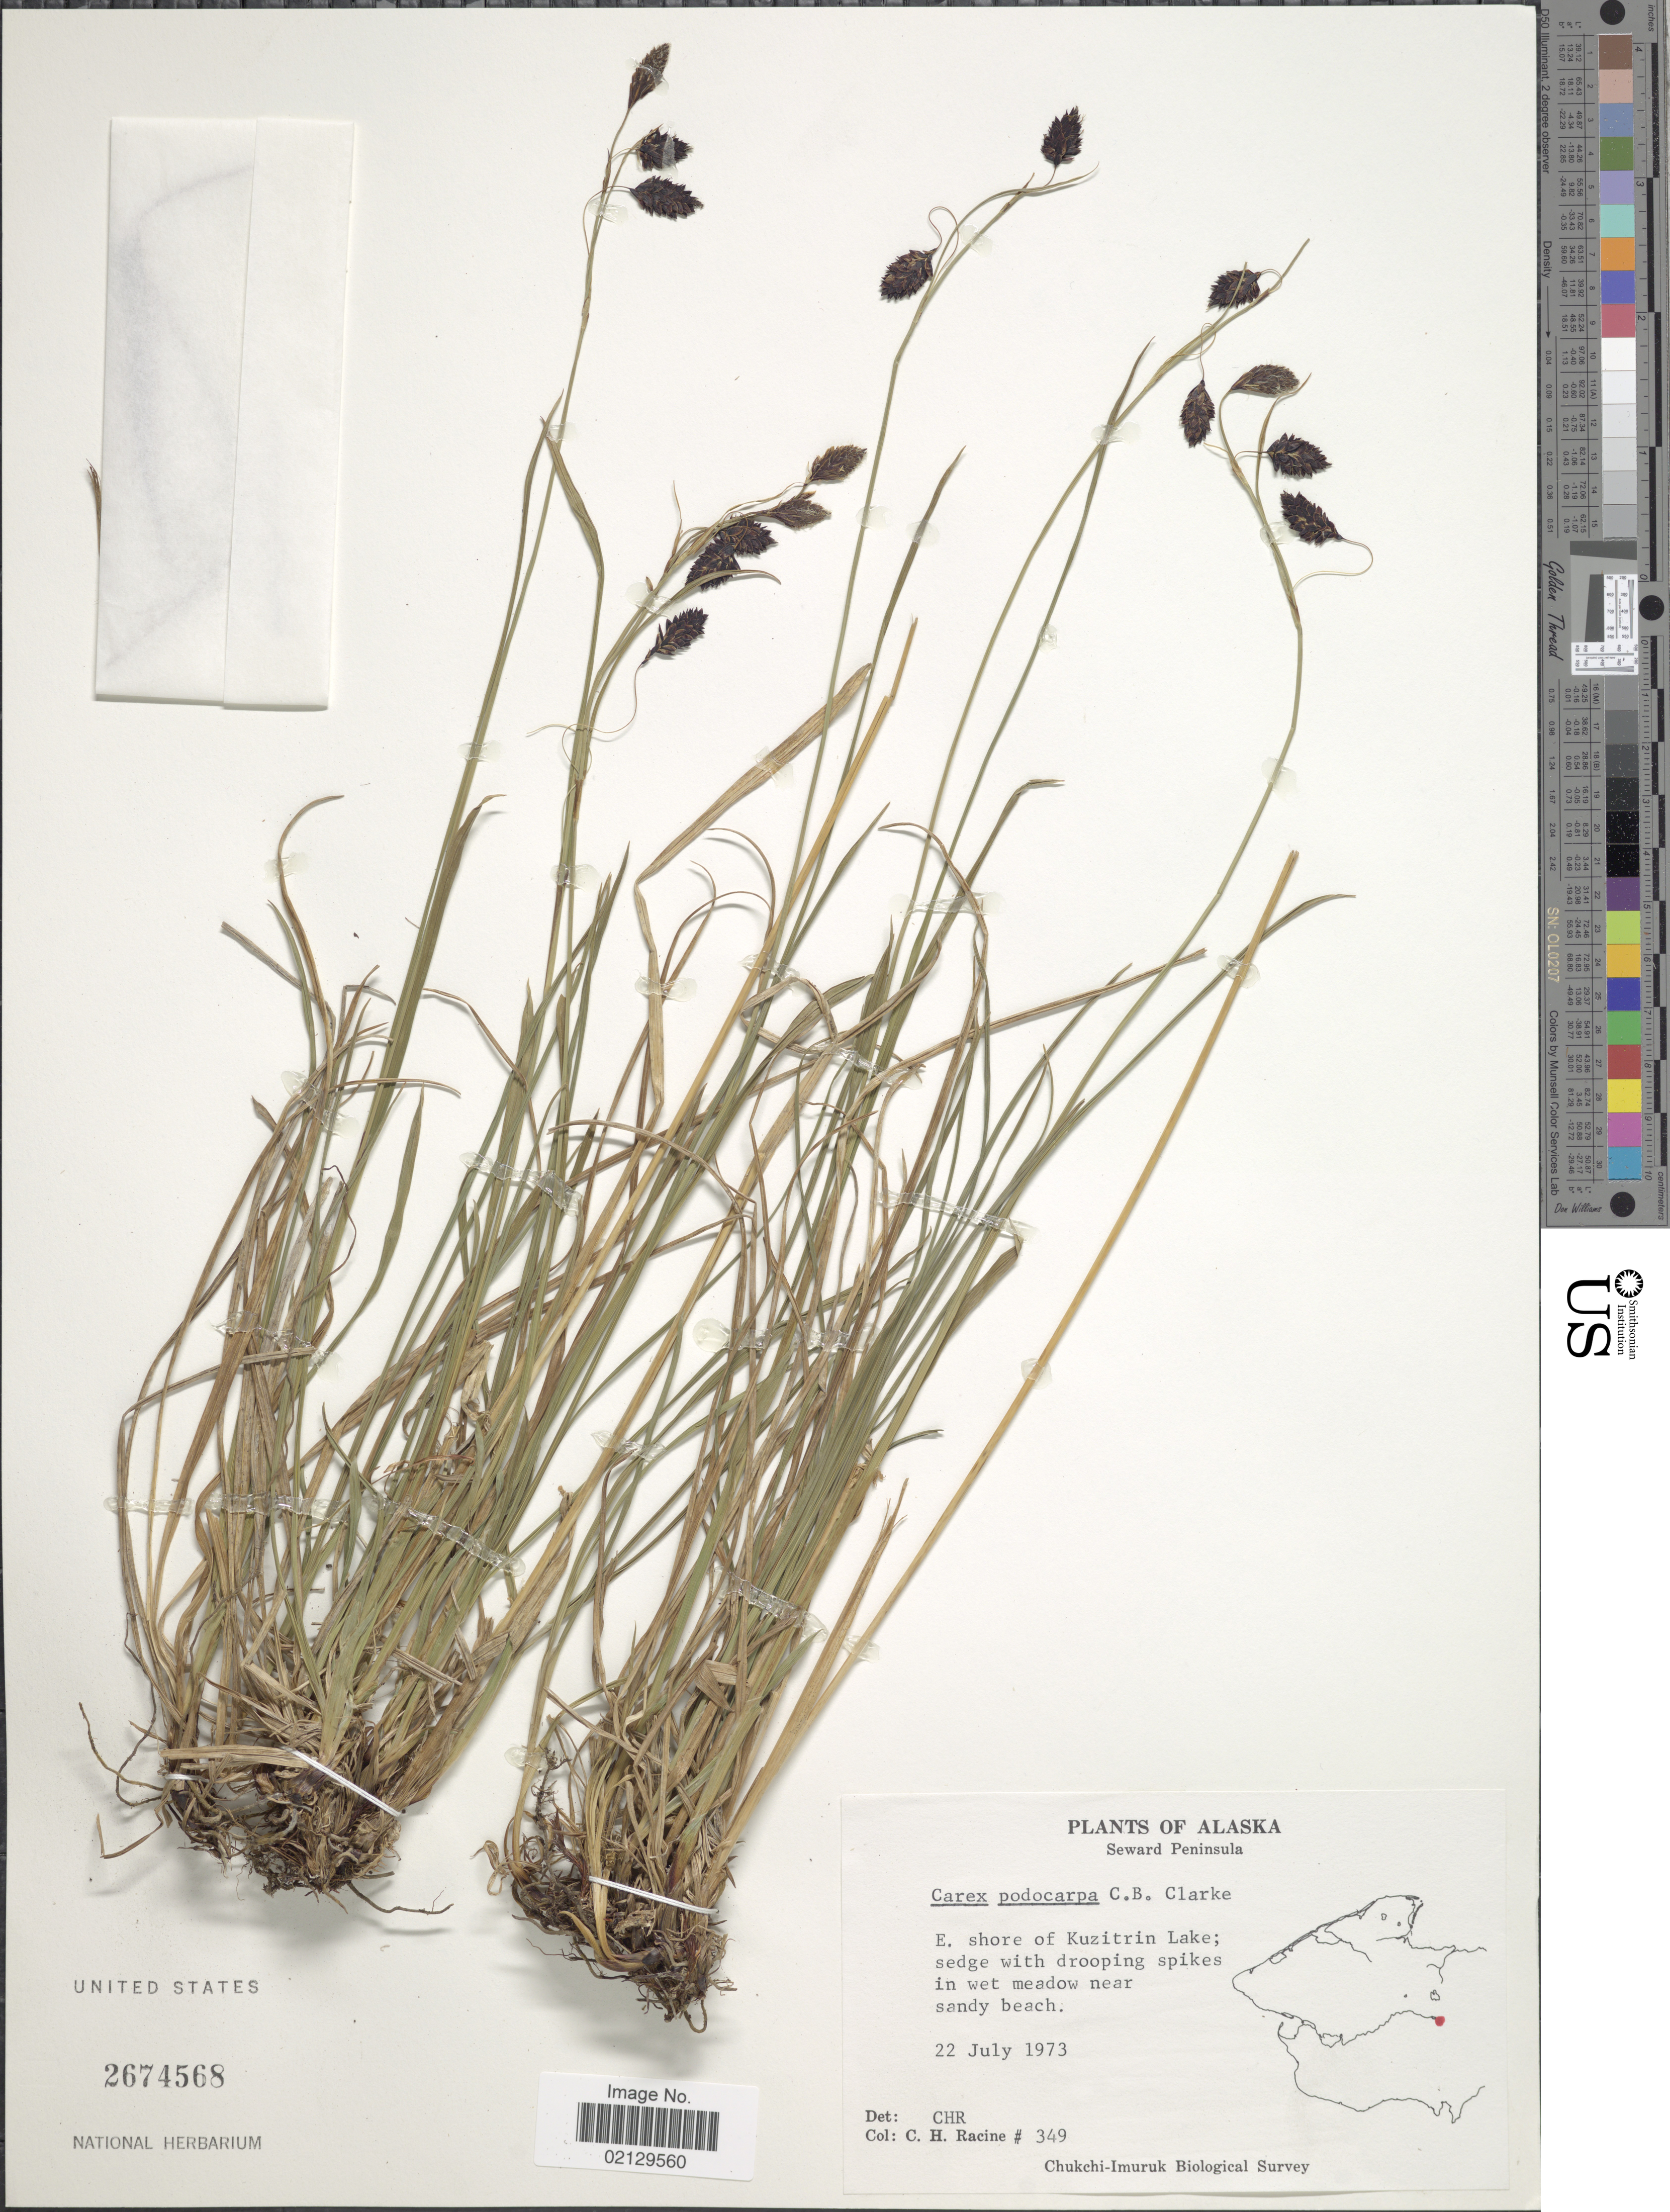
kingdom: Plantae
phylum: Tracheophyta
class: Liliopsida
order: Poales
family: Cyperaceae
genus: Carex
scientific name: Carex podocarpa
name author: R. Br.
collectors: C. Racine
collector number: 349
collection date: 1973-07-22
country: United States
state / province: Alaska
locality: Seward Peninsula, E. shore of Kuzitrin Lake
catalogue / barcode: US 2674568